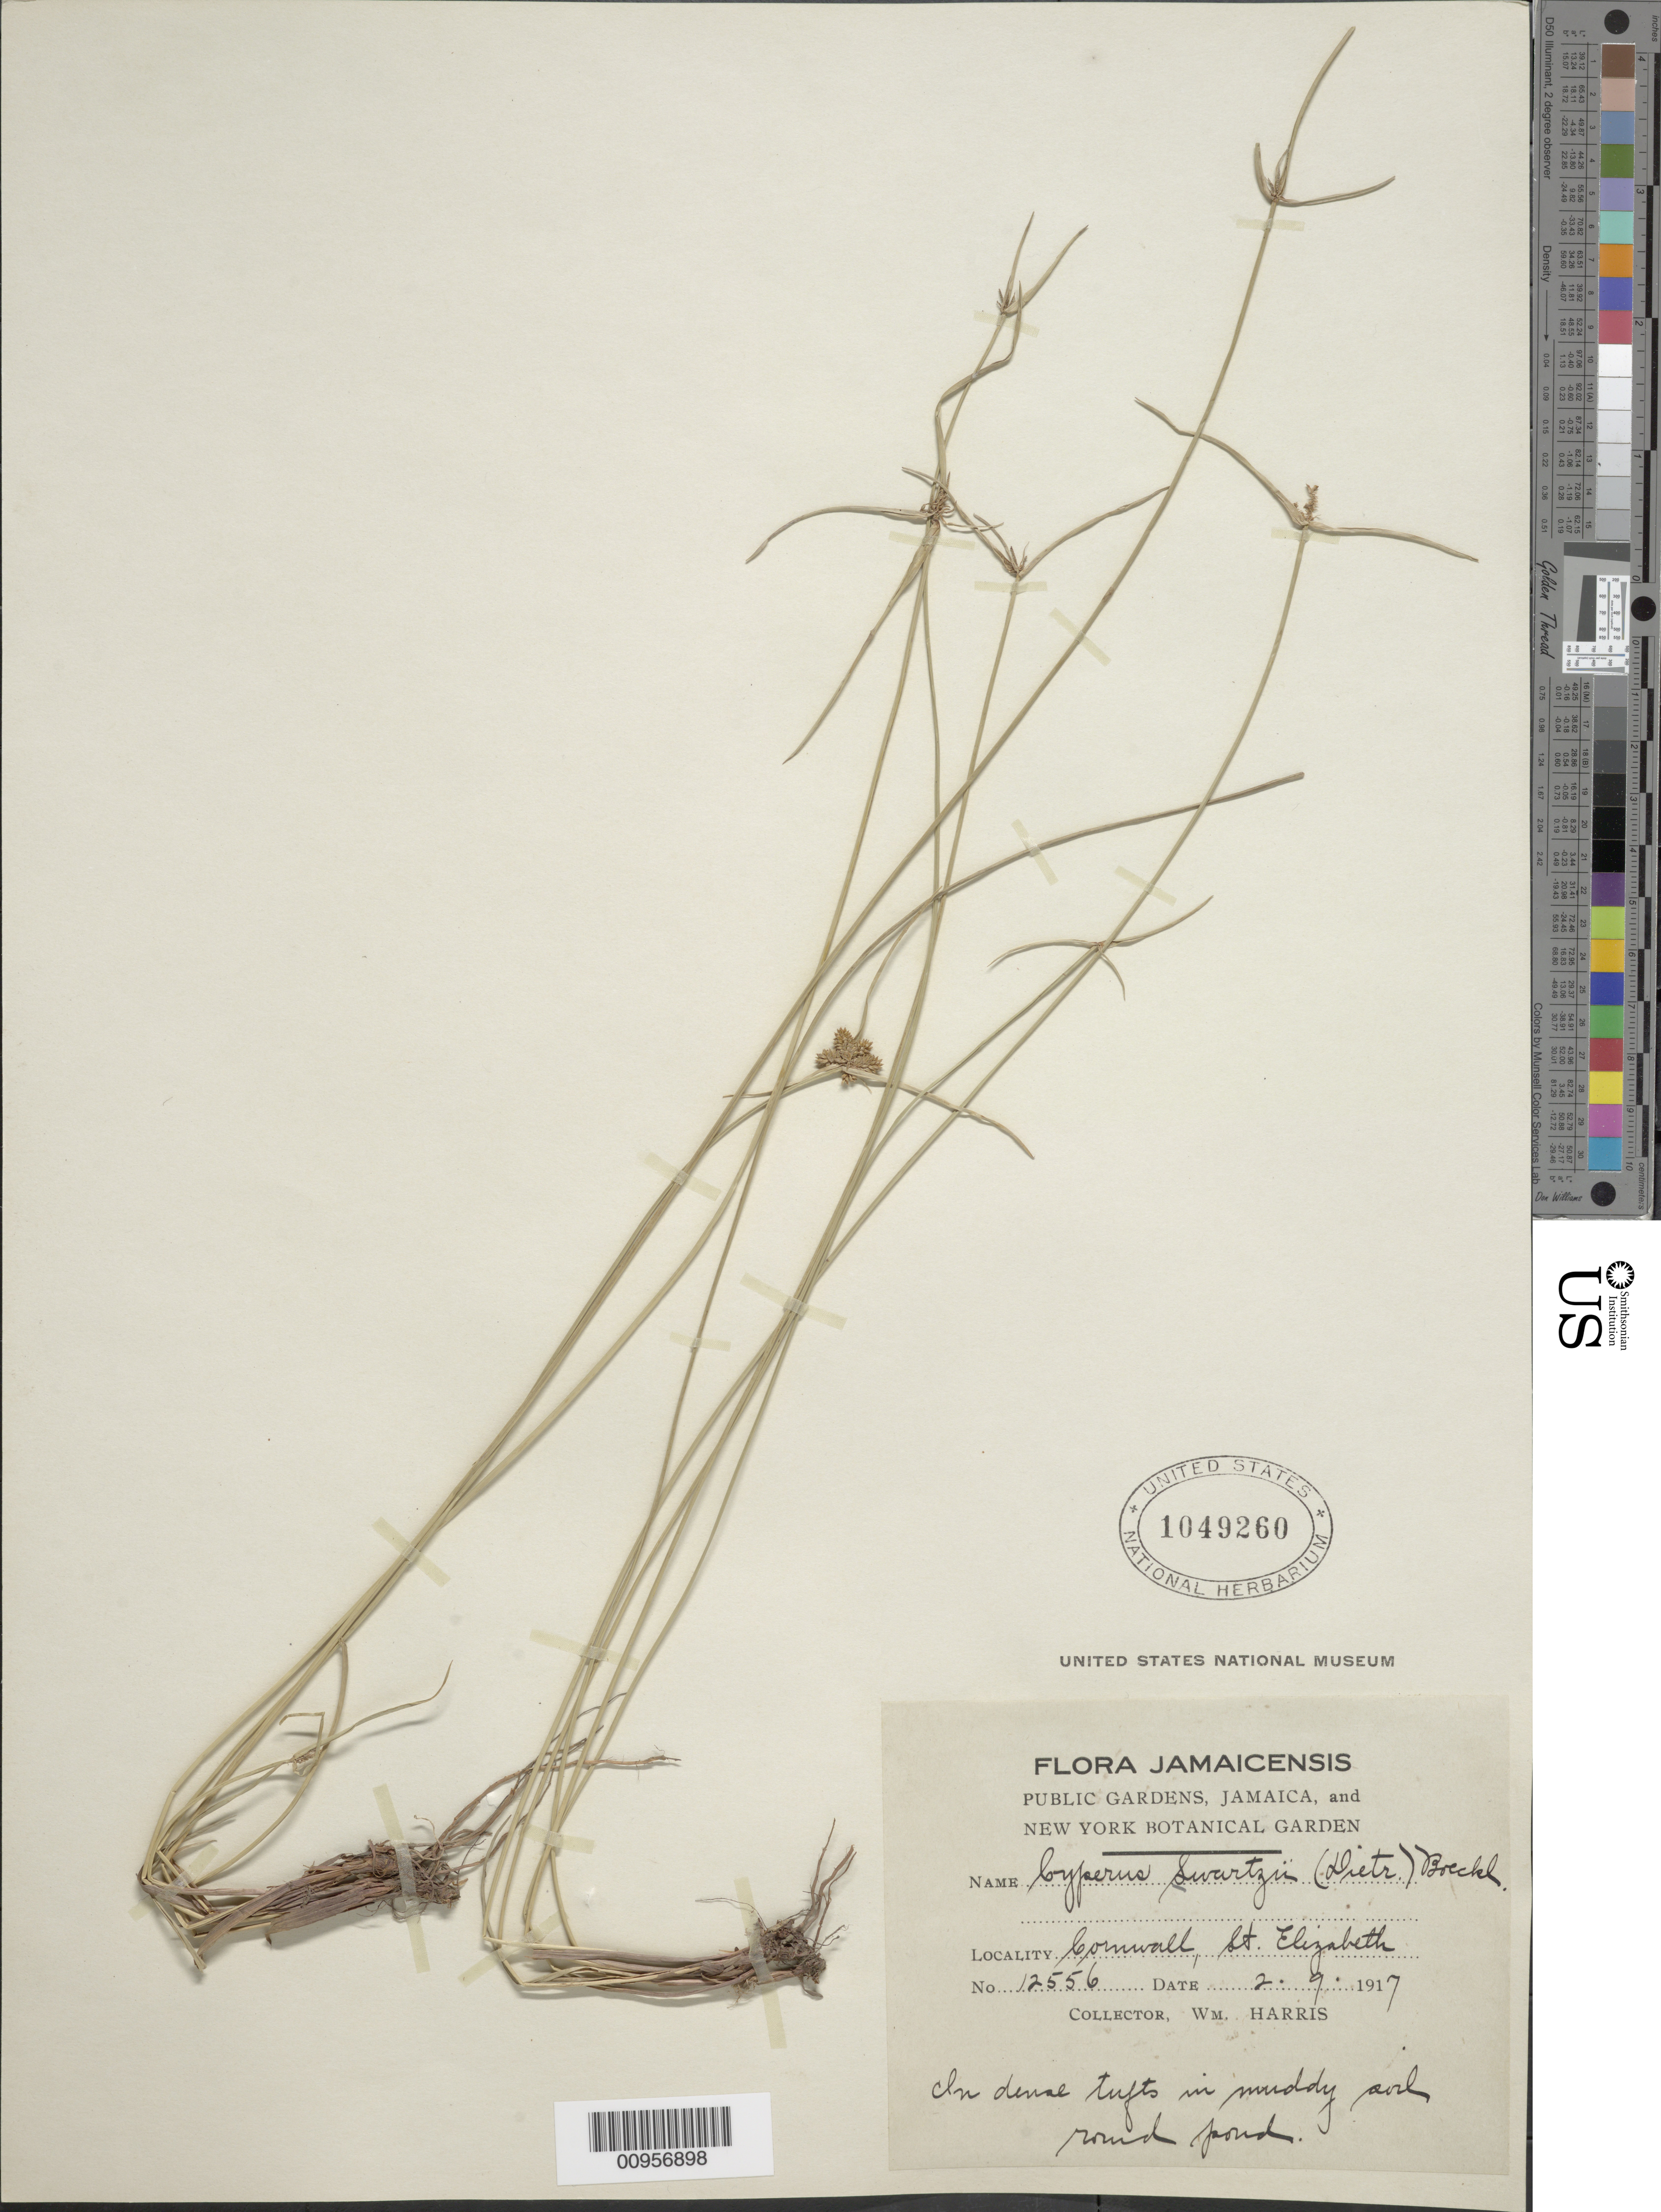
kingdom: Plantae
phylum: Tracheophyta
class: Liliopsida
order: Poales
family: Cyperaceae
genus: Cyperus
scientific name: Cyperus swartzii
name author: (A. Dietr.) Boeckeler ex Kük.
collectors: W. H. Harris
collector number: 12556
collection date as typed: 02 Sep 1917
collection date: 1917-09-02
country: Jamaica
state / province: Saint Elizabeth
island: Jamaica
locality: Cornwall, pond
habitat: In muddy soil, round pond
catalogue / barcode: US 1049260